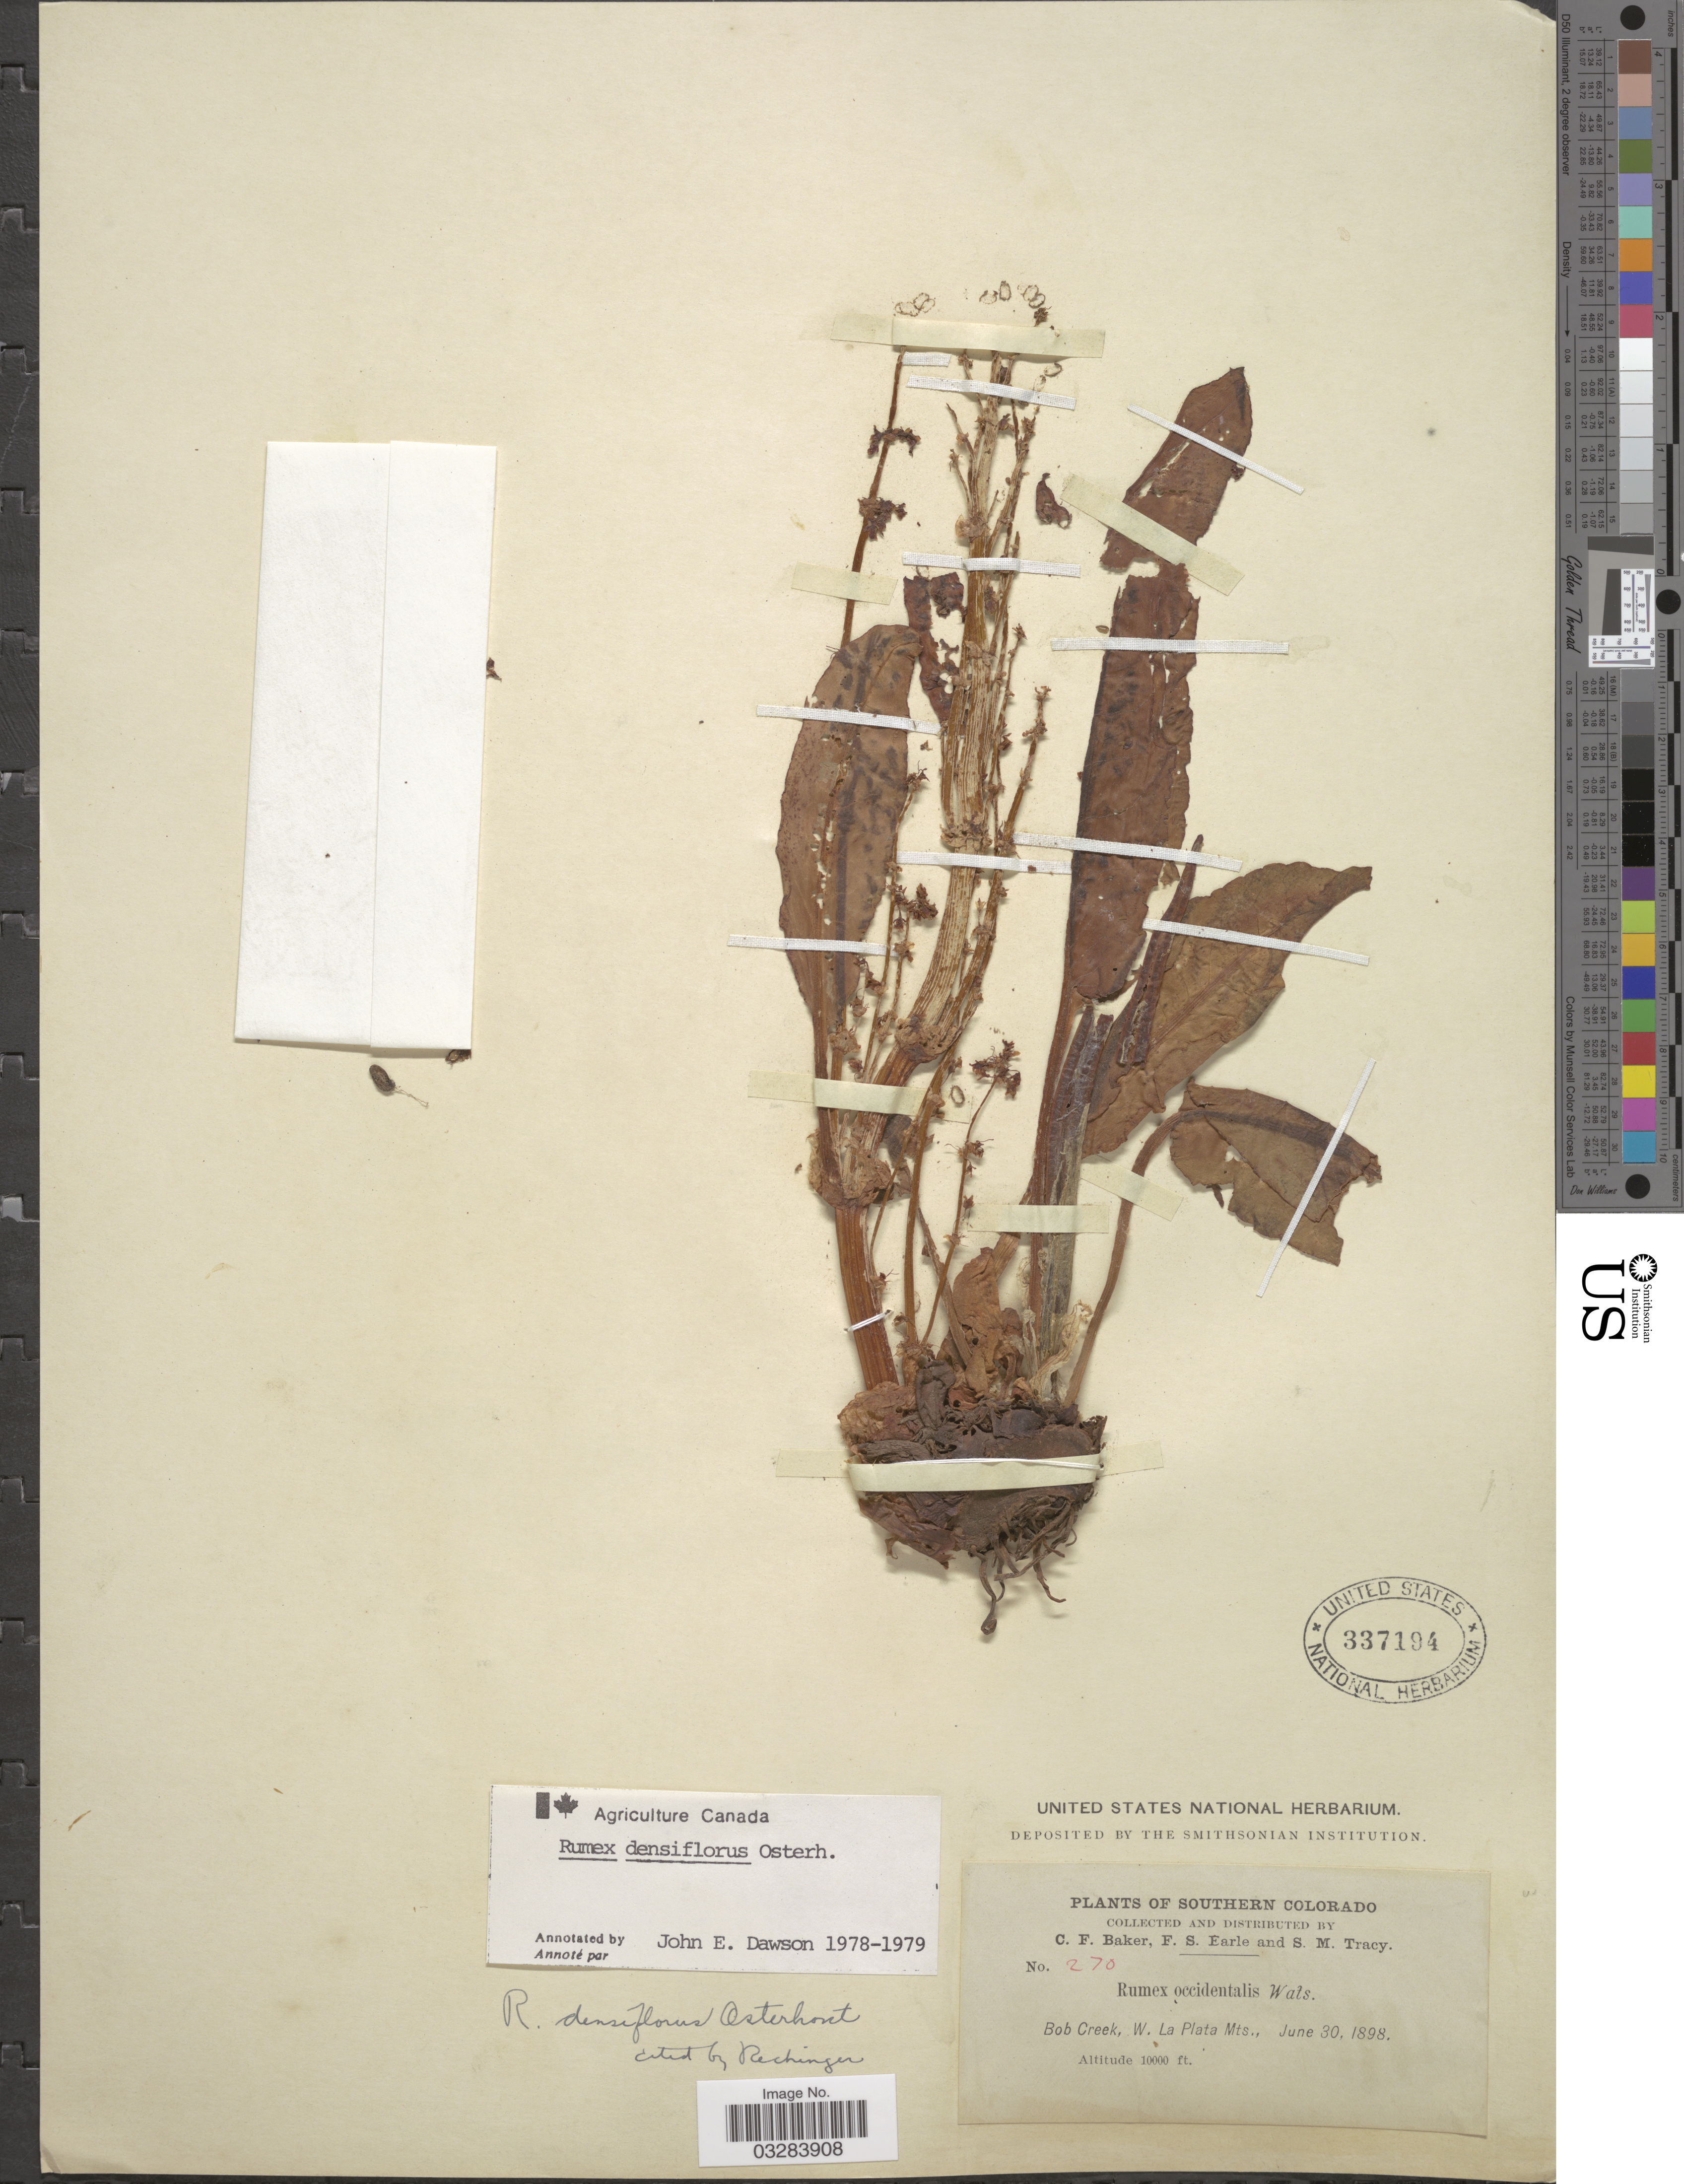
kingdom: Plantae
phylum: Tracheophyta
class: Magnoliopsida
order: Caryophyllales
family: Polygonaceae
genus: Rumex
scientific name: Rumex densiflorus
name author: Osterh.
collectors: C. F. Baker, F. S. Earle & S. M. Tracy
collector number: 270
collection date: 1898-06-30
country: United States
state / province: Colorado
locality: Southern Colorado. Bob Creek, W. La Plata Mts.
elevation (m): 3048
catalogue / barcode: US 337194